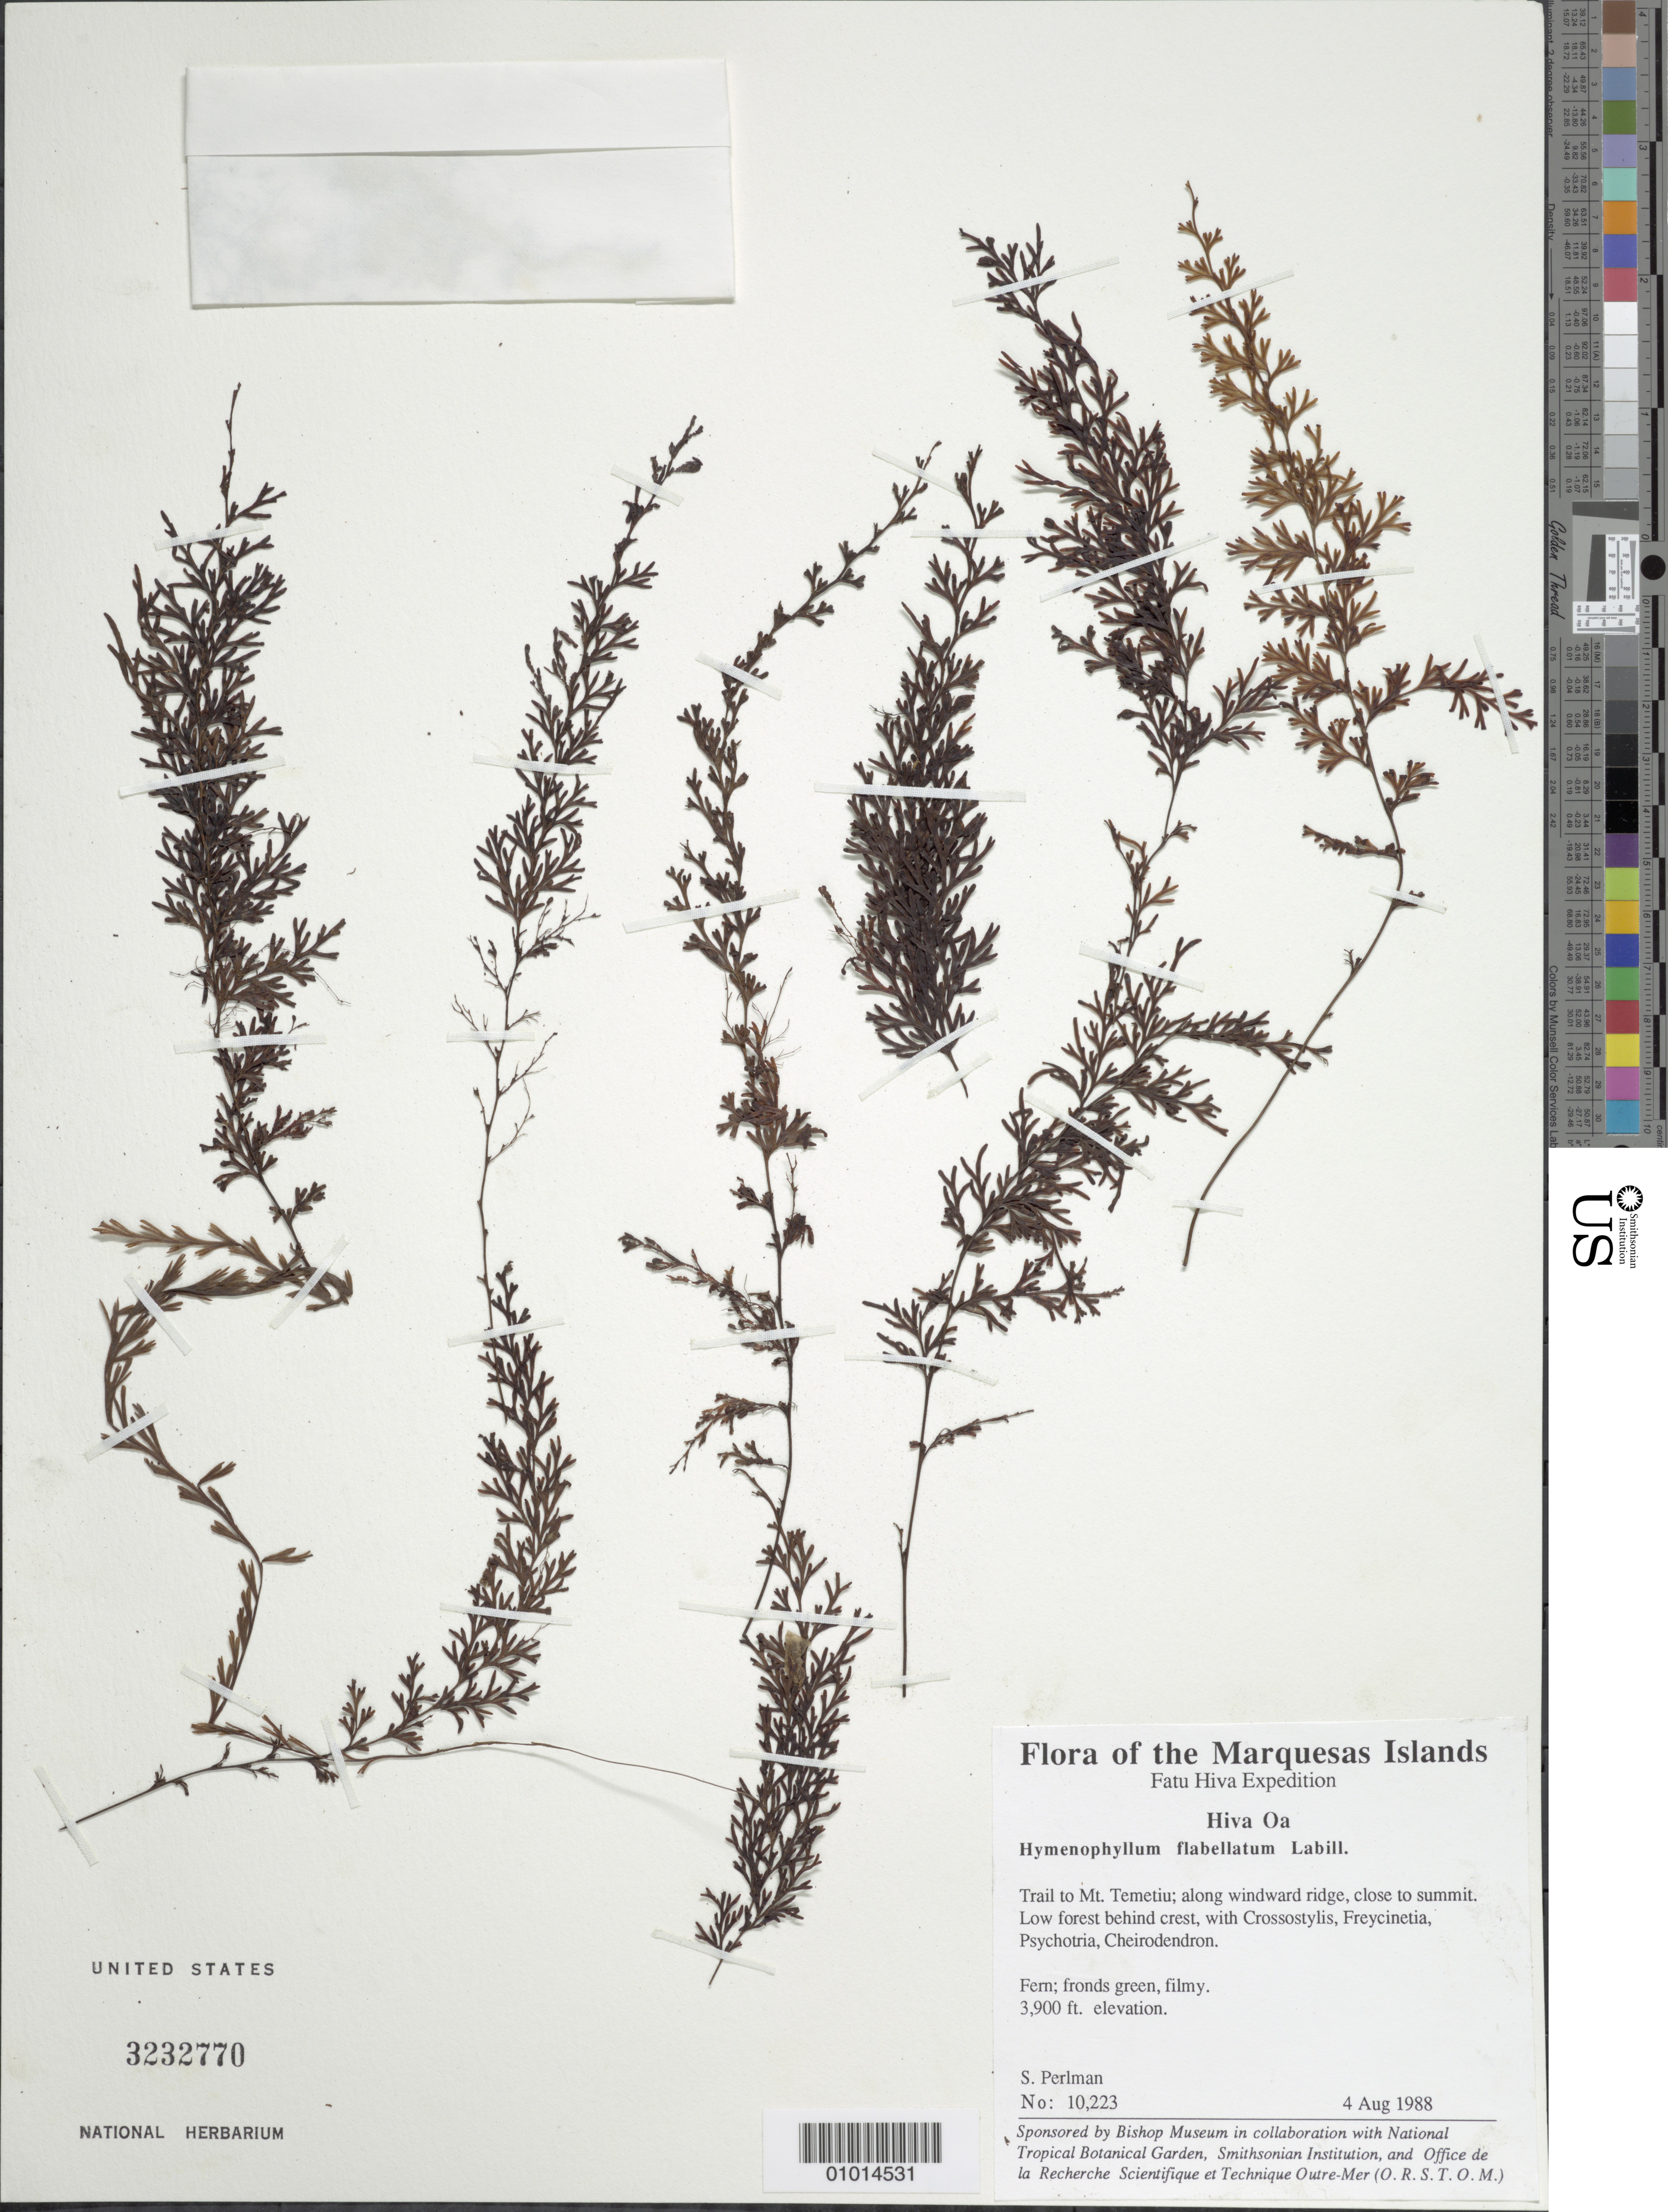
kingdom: Plantae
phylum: Tracheophyta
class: Polypodiopsida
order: Hymenophyllales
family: Hymenophyllaceae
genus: Hymenophyllum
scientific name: Hymenophyllum flabellatum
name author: Labill.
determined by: Wagner, W. L., (BOT), Smithsonian Institution - National Museum of Natural History (UNITED STATES)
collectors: S. P. Perlman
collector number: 10223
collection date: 1988-08-04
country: French Polynesia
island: Hiva Oa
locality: trail to Mt. Temetiu, along windward ridge, close to summit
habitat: Low forest behind crest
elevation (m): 1189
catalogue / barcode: US 3232770